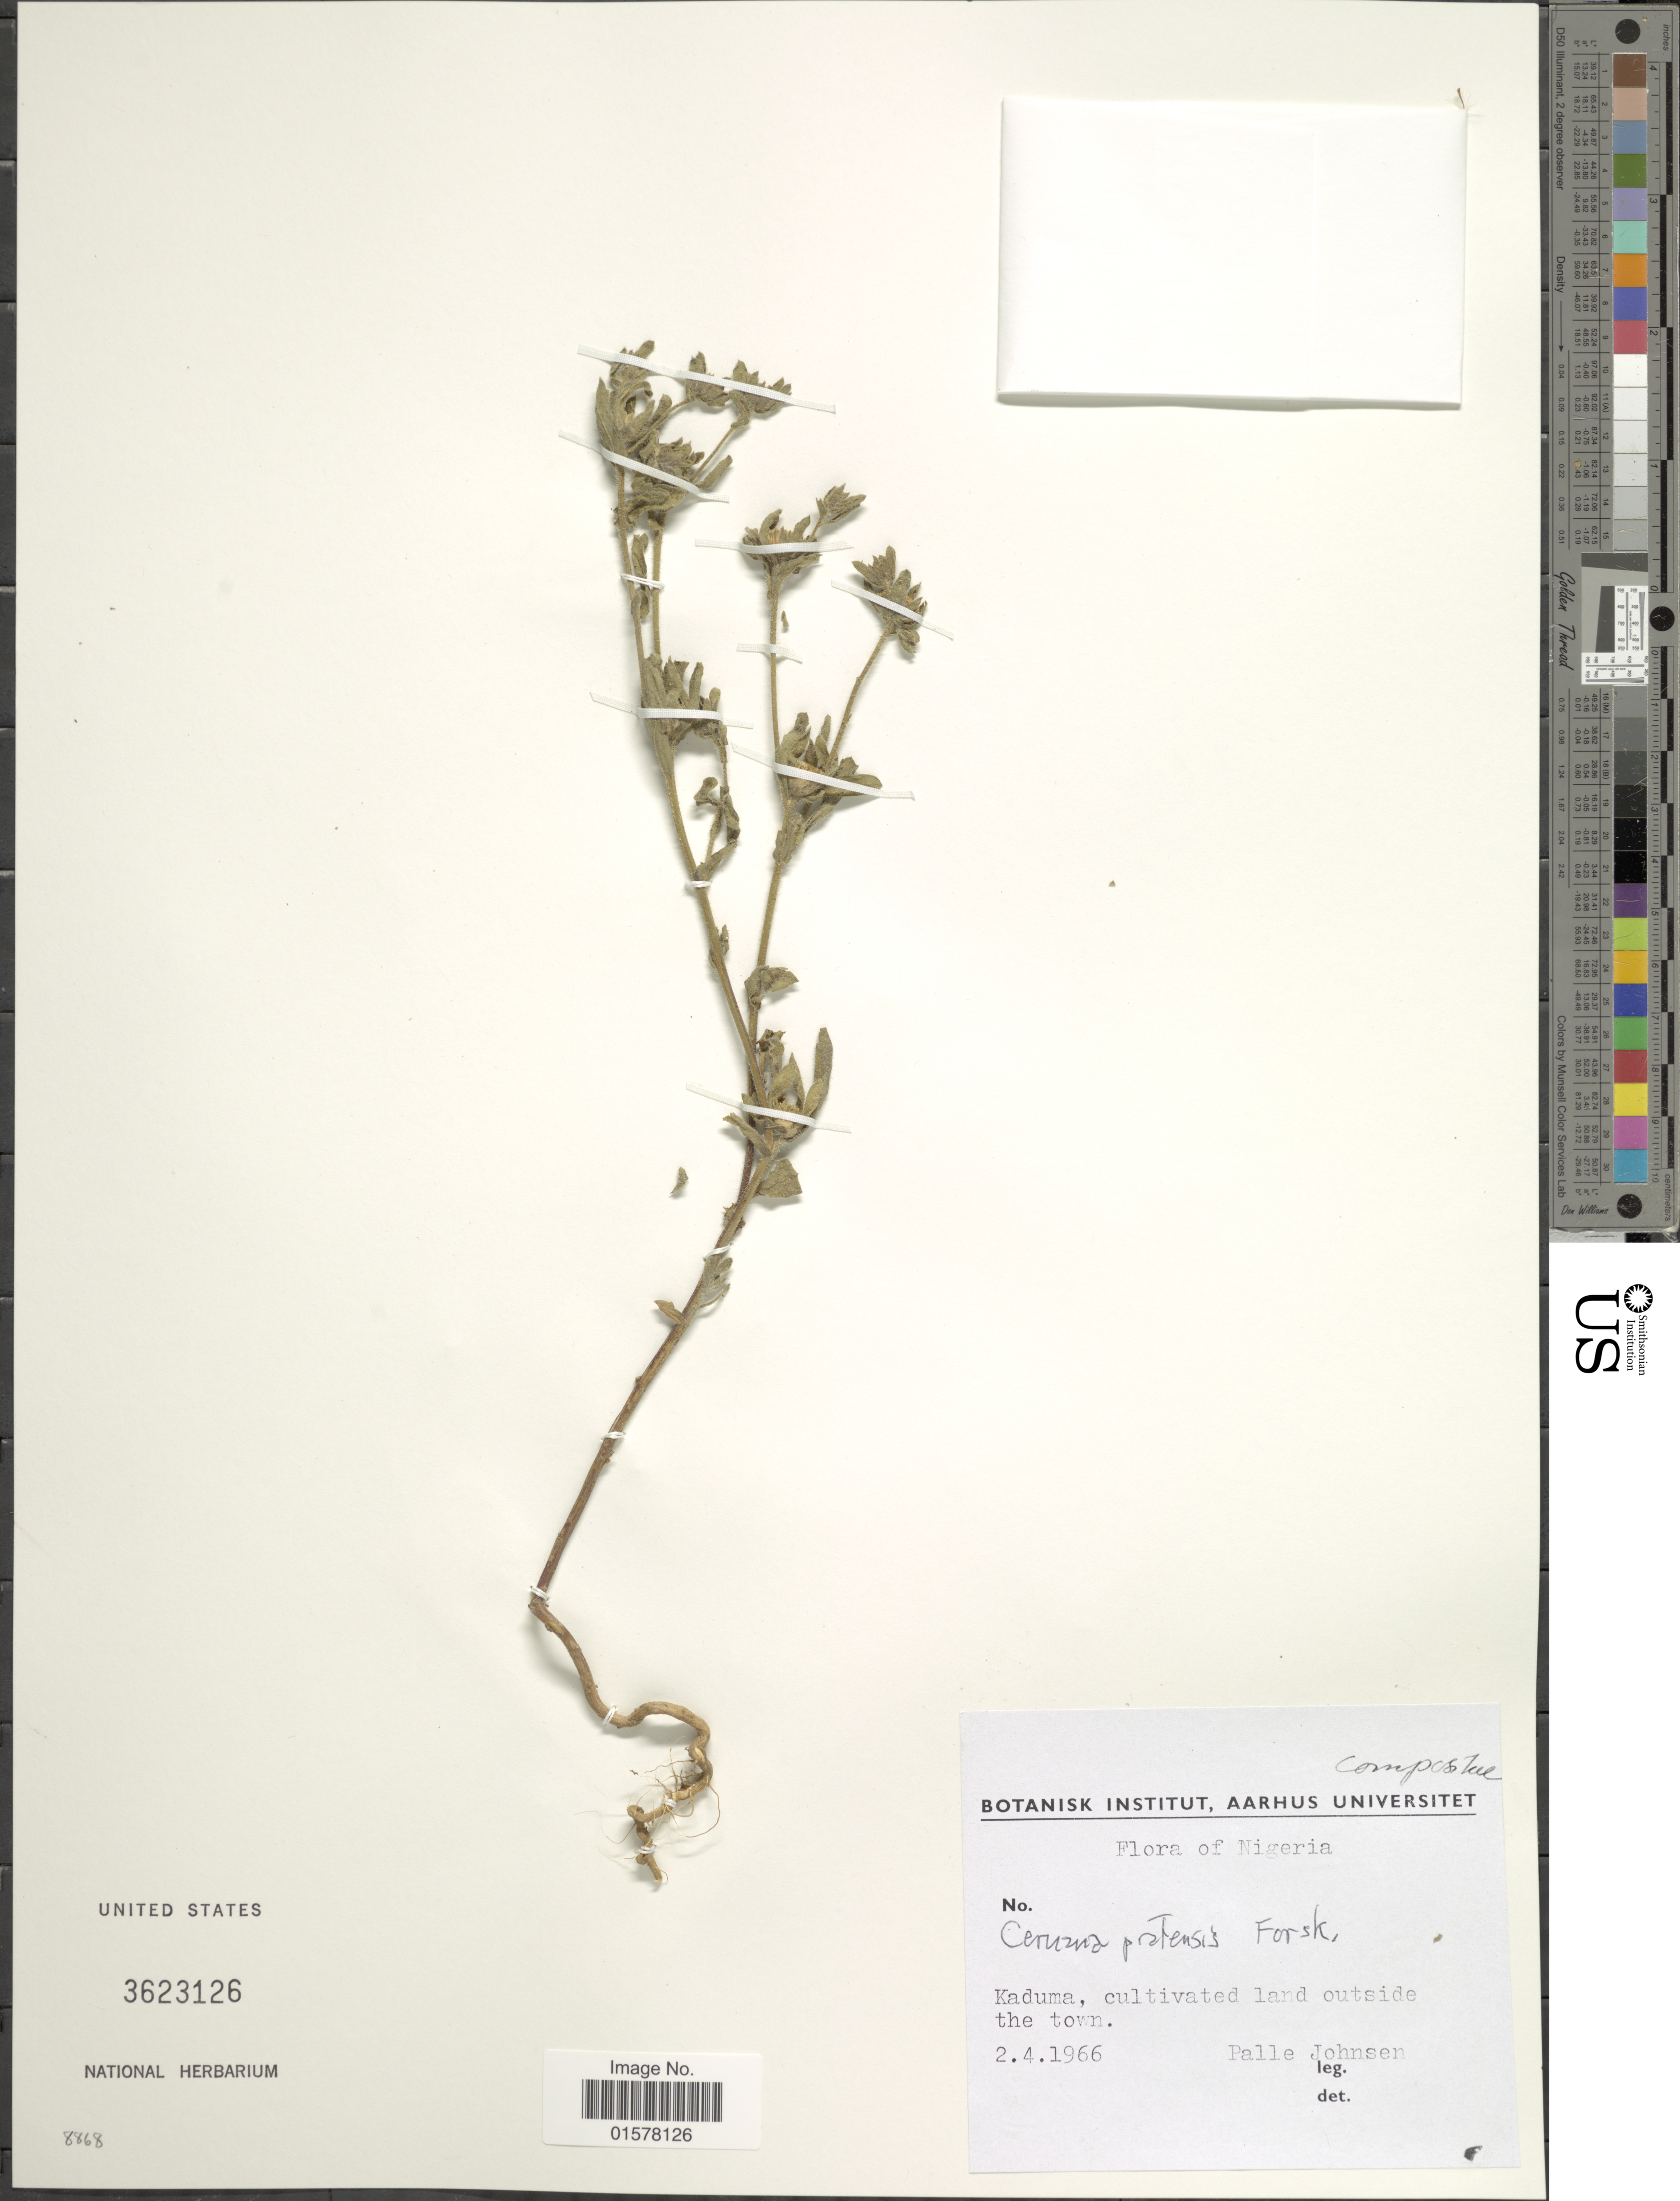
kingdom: Plantae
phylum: Tracheophyta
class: Magnoliopsida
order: Asterales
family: Asteraceae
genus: Ceruana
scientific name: Ceruana pratensis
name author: Forssk.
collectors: P. Johnsen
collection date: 1966-04-02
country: Nigeria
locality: Nigeria. Kaduma, cultivated land outside the town.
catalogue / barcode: US 3623126